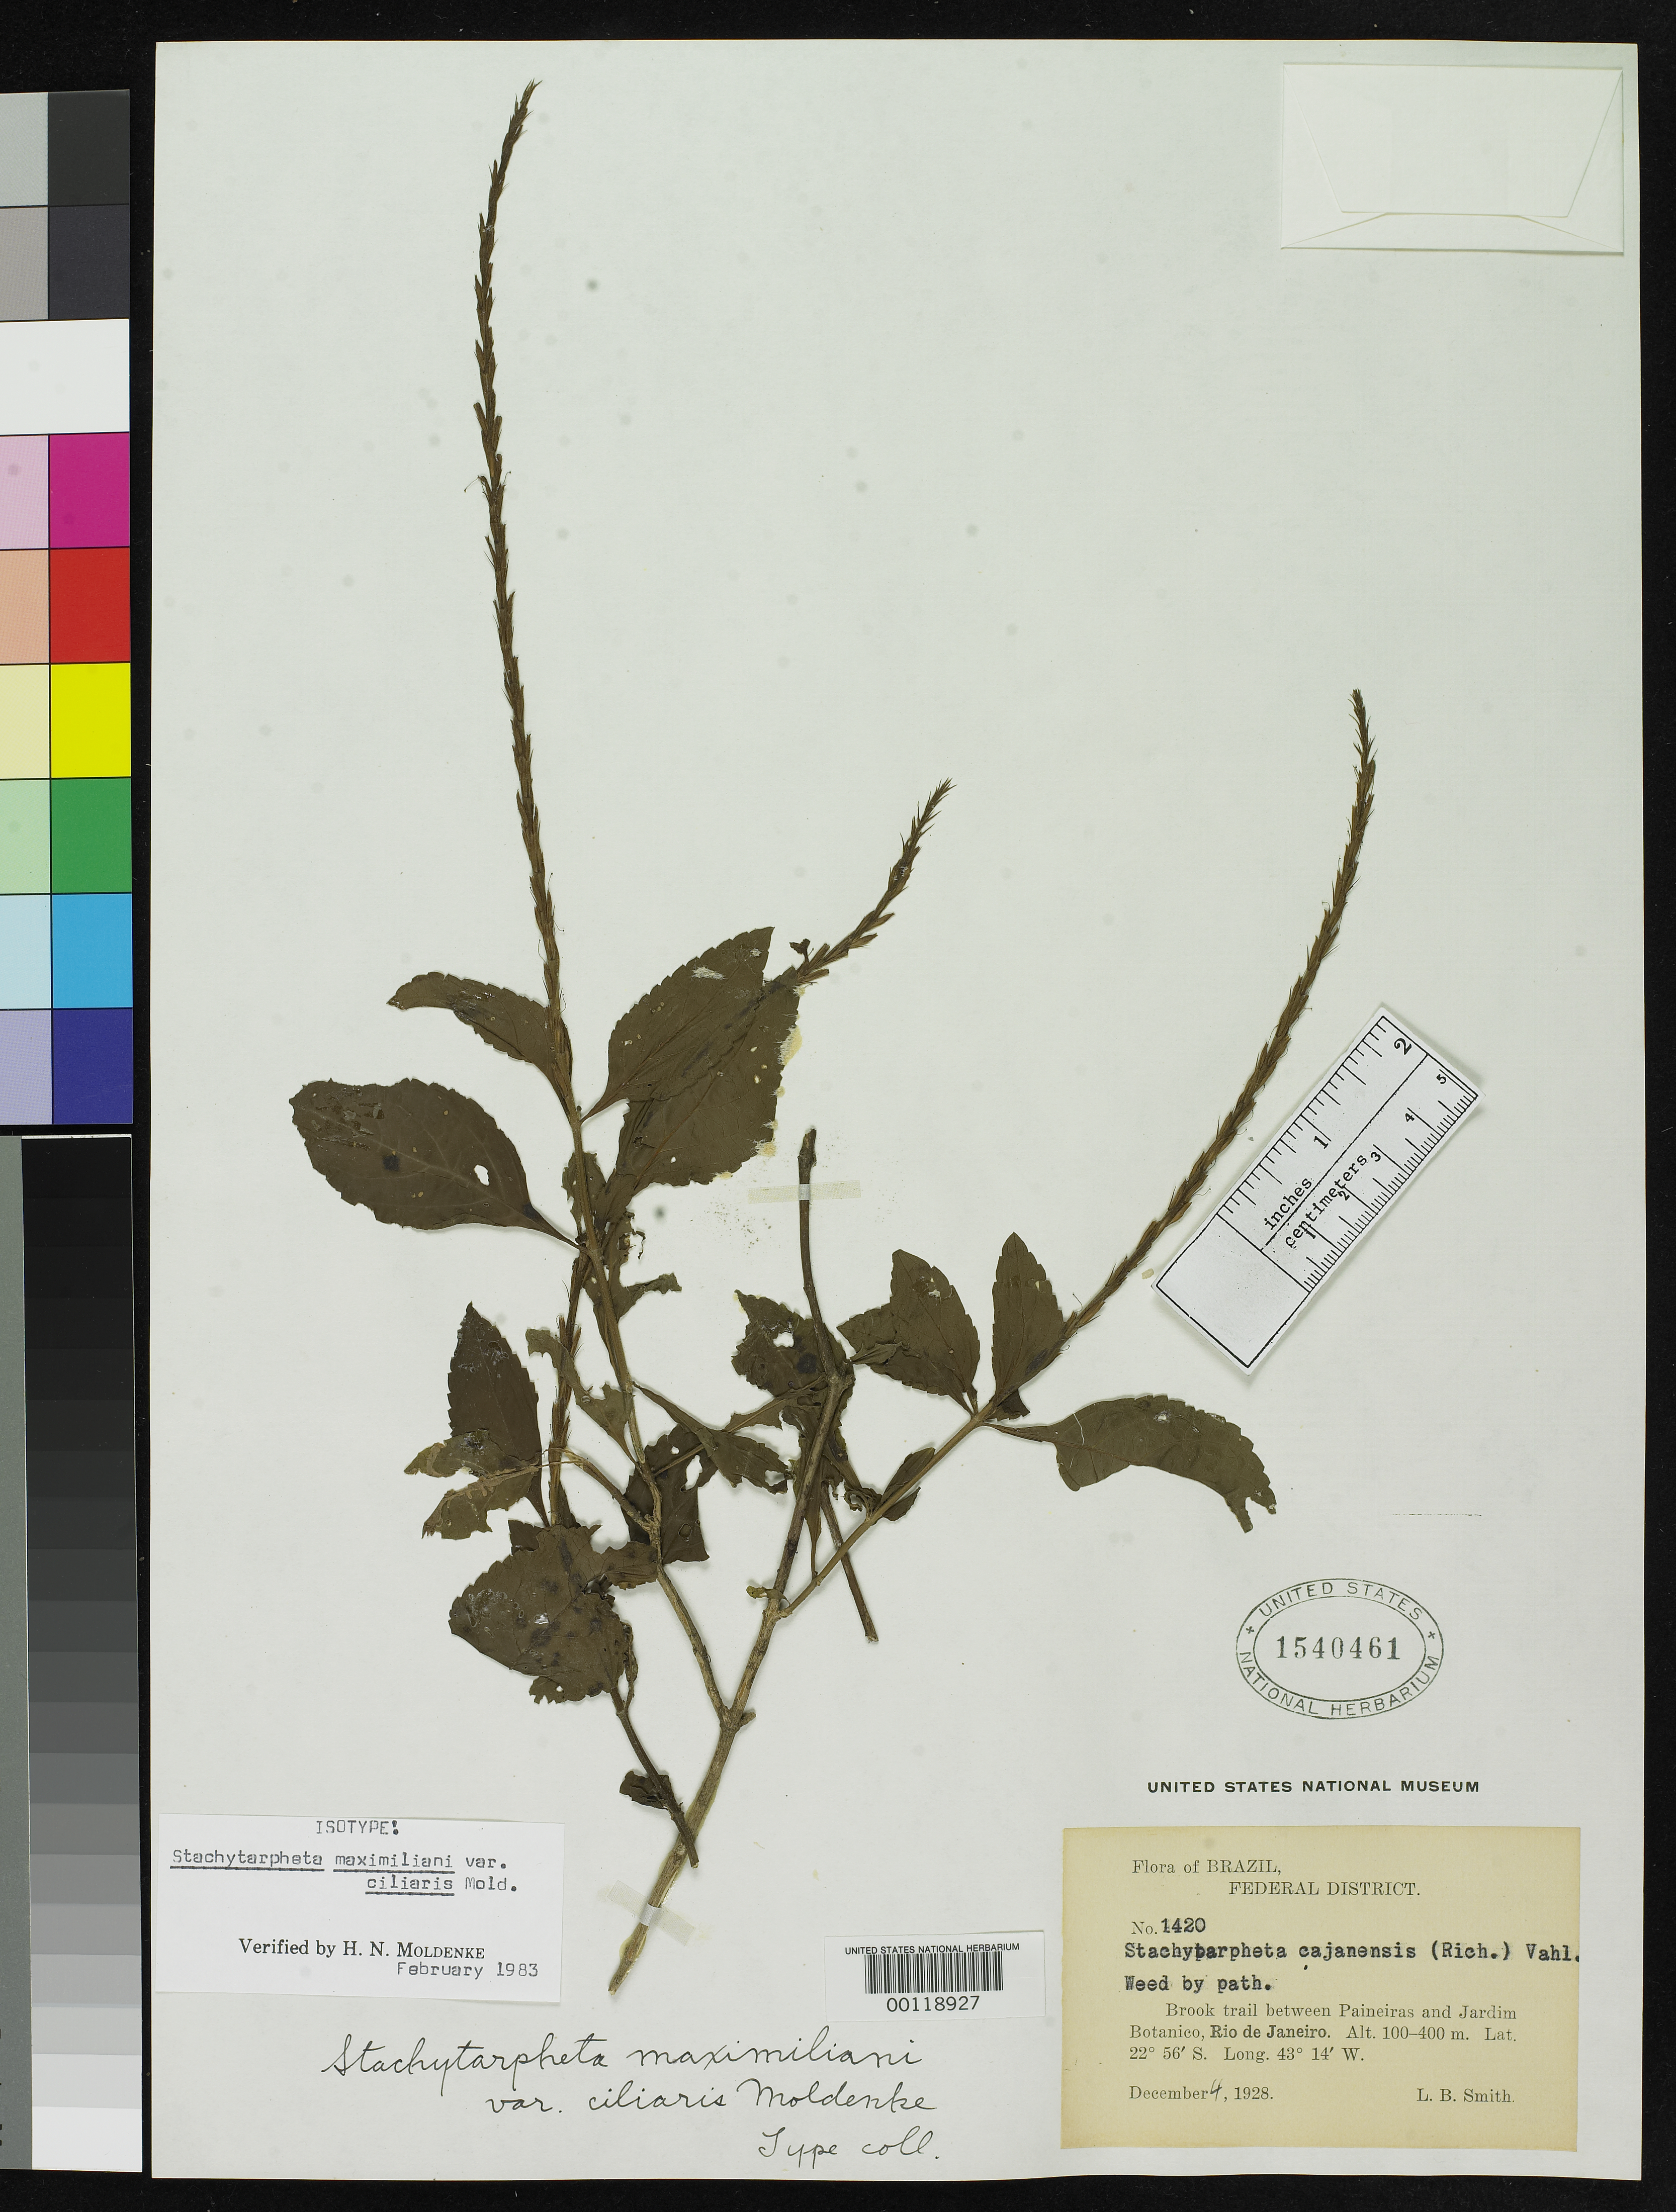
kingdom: Plantae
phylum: Tracheophyta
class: Magnoliopsida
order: Lamiales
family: Verbenaceae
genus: Stachytarpheta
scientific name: Stachytarpheta maximiliani var. ciliaris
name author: Moldenke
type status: Isotype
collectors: L. Smith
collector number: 1420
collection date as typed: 04 Dec 1928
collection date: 1928-12-04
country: Brazil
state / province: Rio de Janeiro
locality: Between Paineiras and Jard. Bot. Rio de Janeiro.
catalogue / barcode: US 1540461